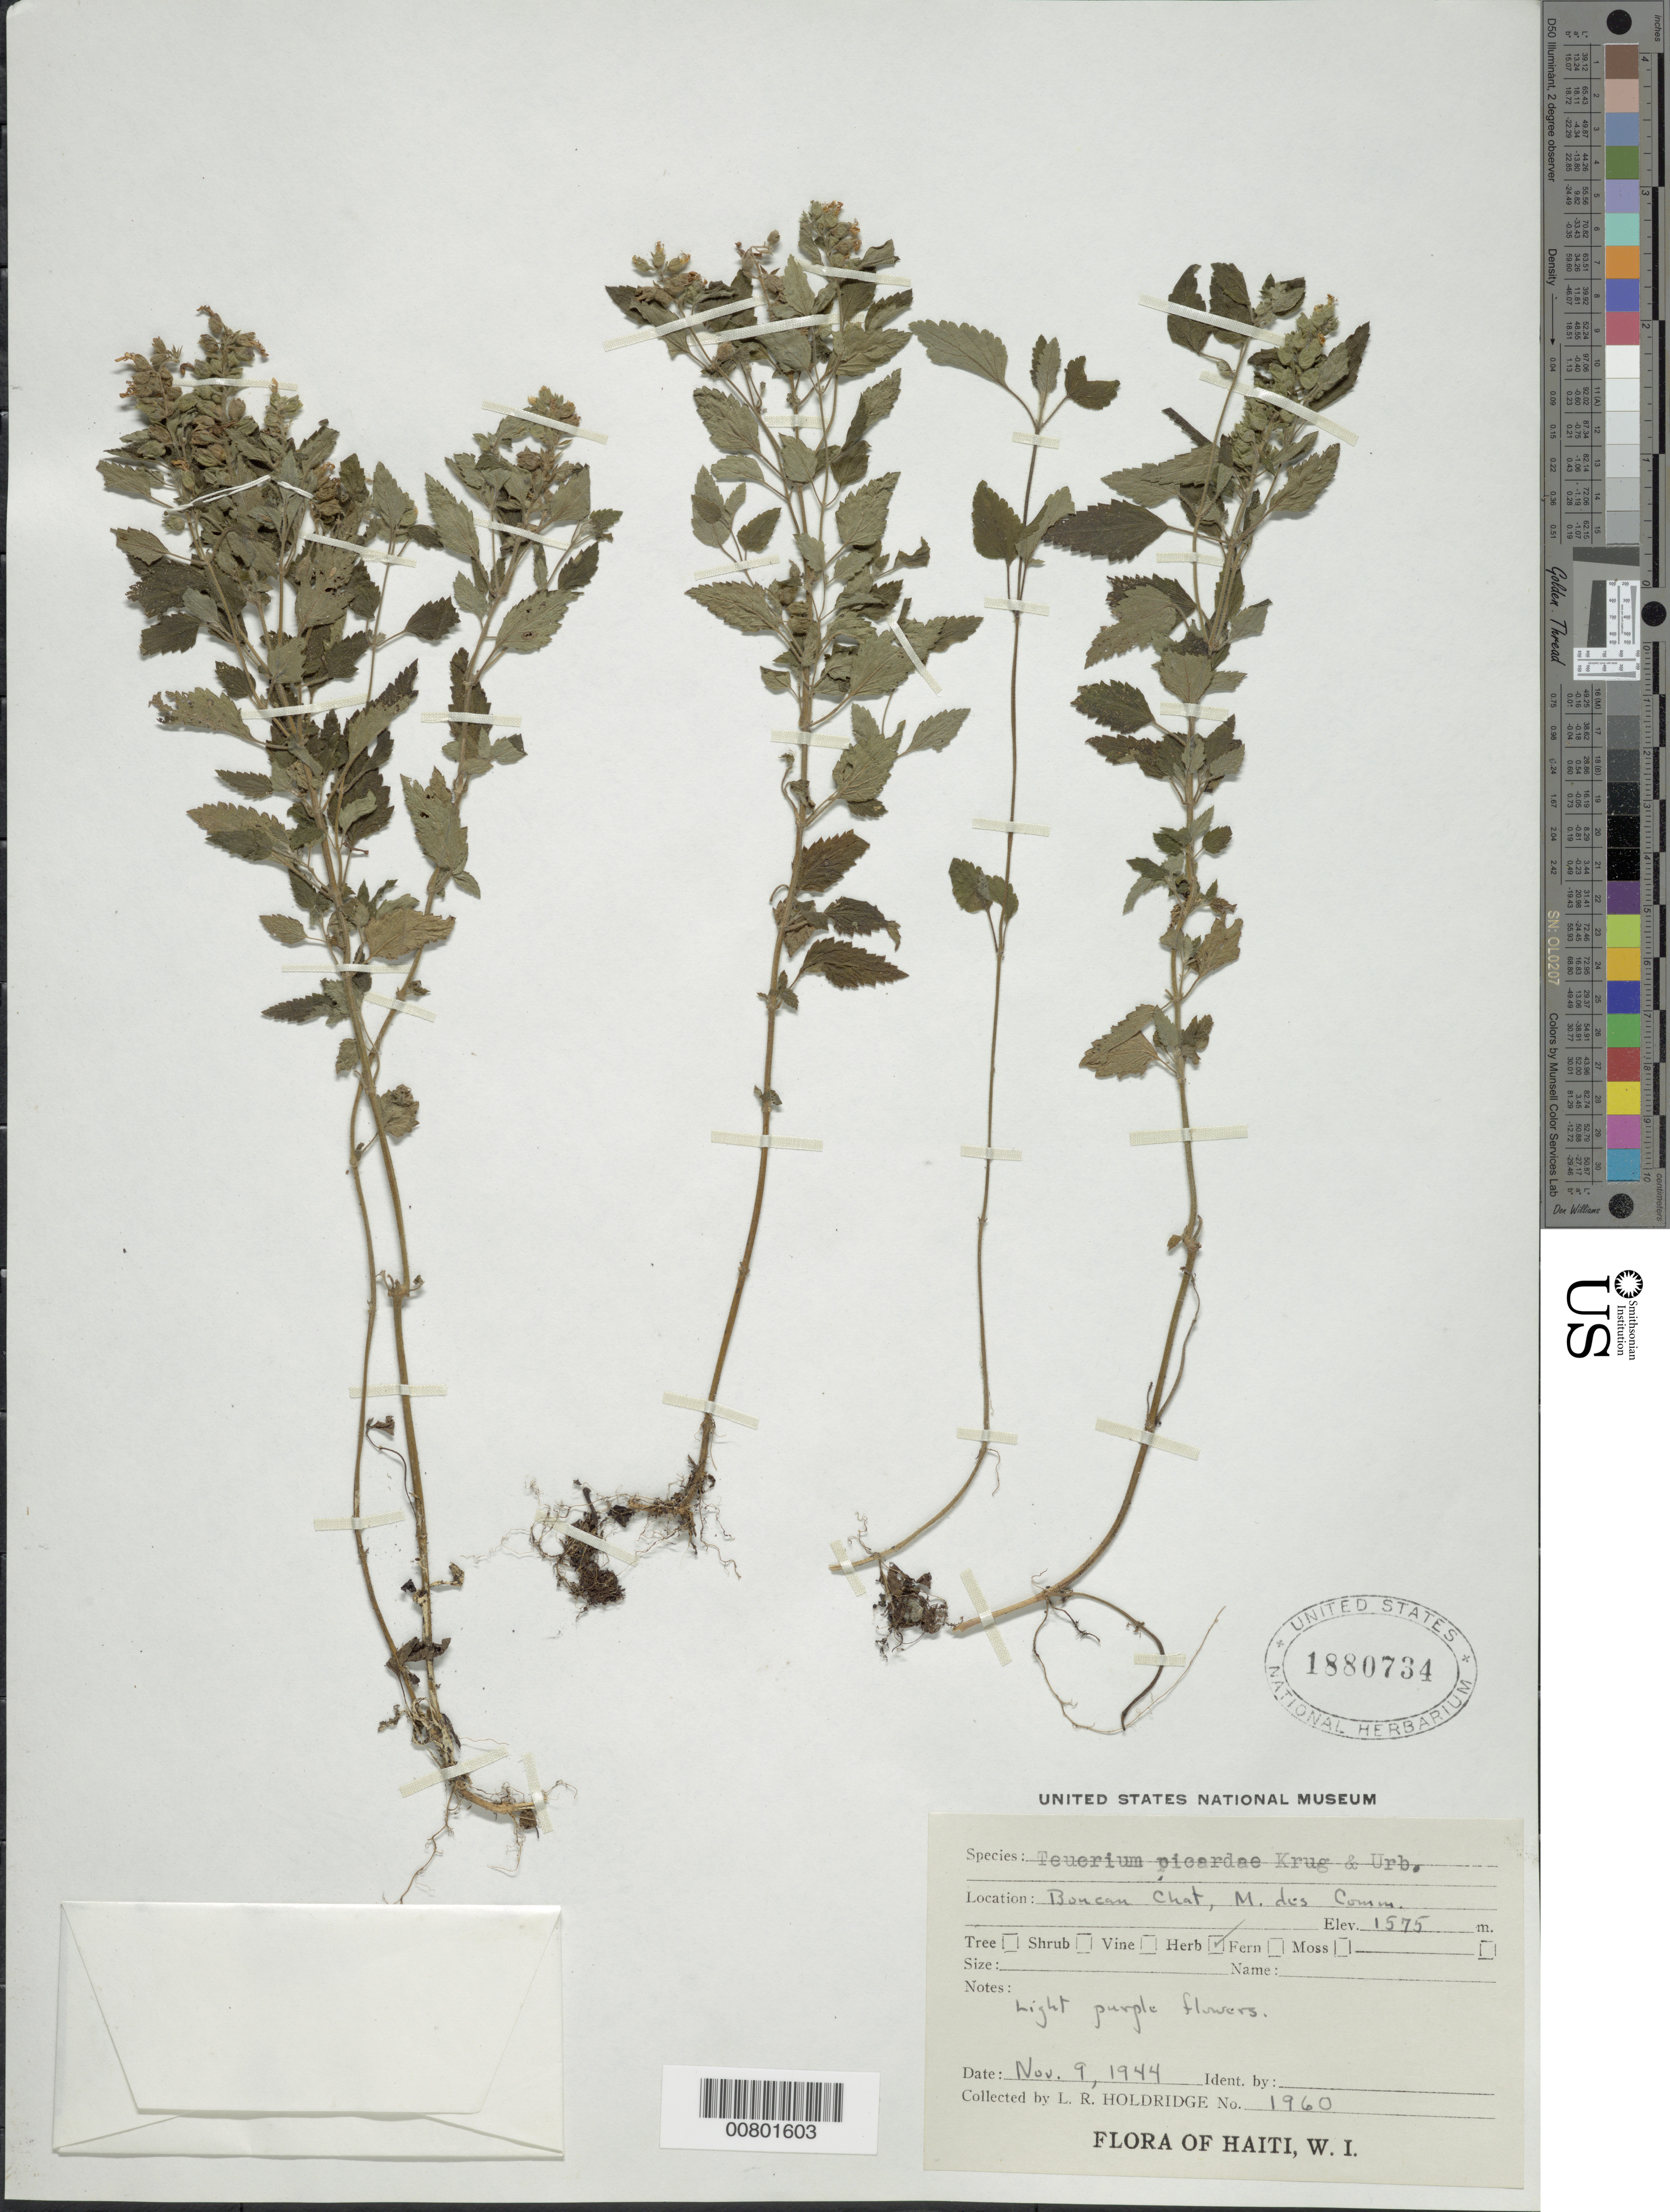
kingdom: Plantae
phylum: Tracheophyta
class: Magnoliopsida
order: Lamiales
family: Lamiaceae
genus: Teucrium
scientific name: Teucrium vesicarium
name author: Mill.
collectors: L. Holdridge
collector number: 1960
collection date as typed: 09 Nov 1944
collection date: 1944-11-09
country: Haiti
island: Hispaniola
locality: Boucan Chat, M. des Commissaires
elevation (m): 1575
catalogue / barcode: US 1880734